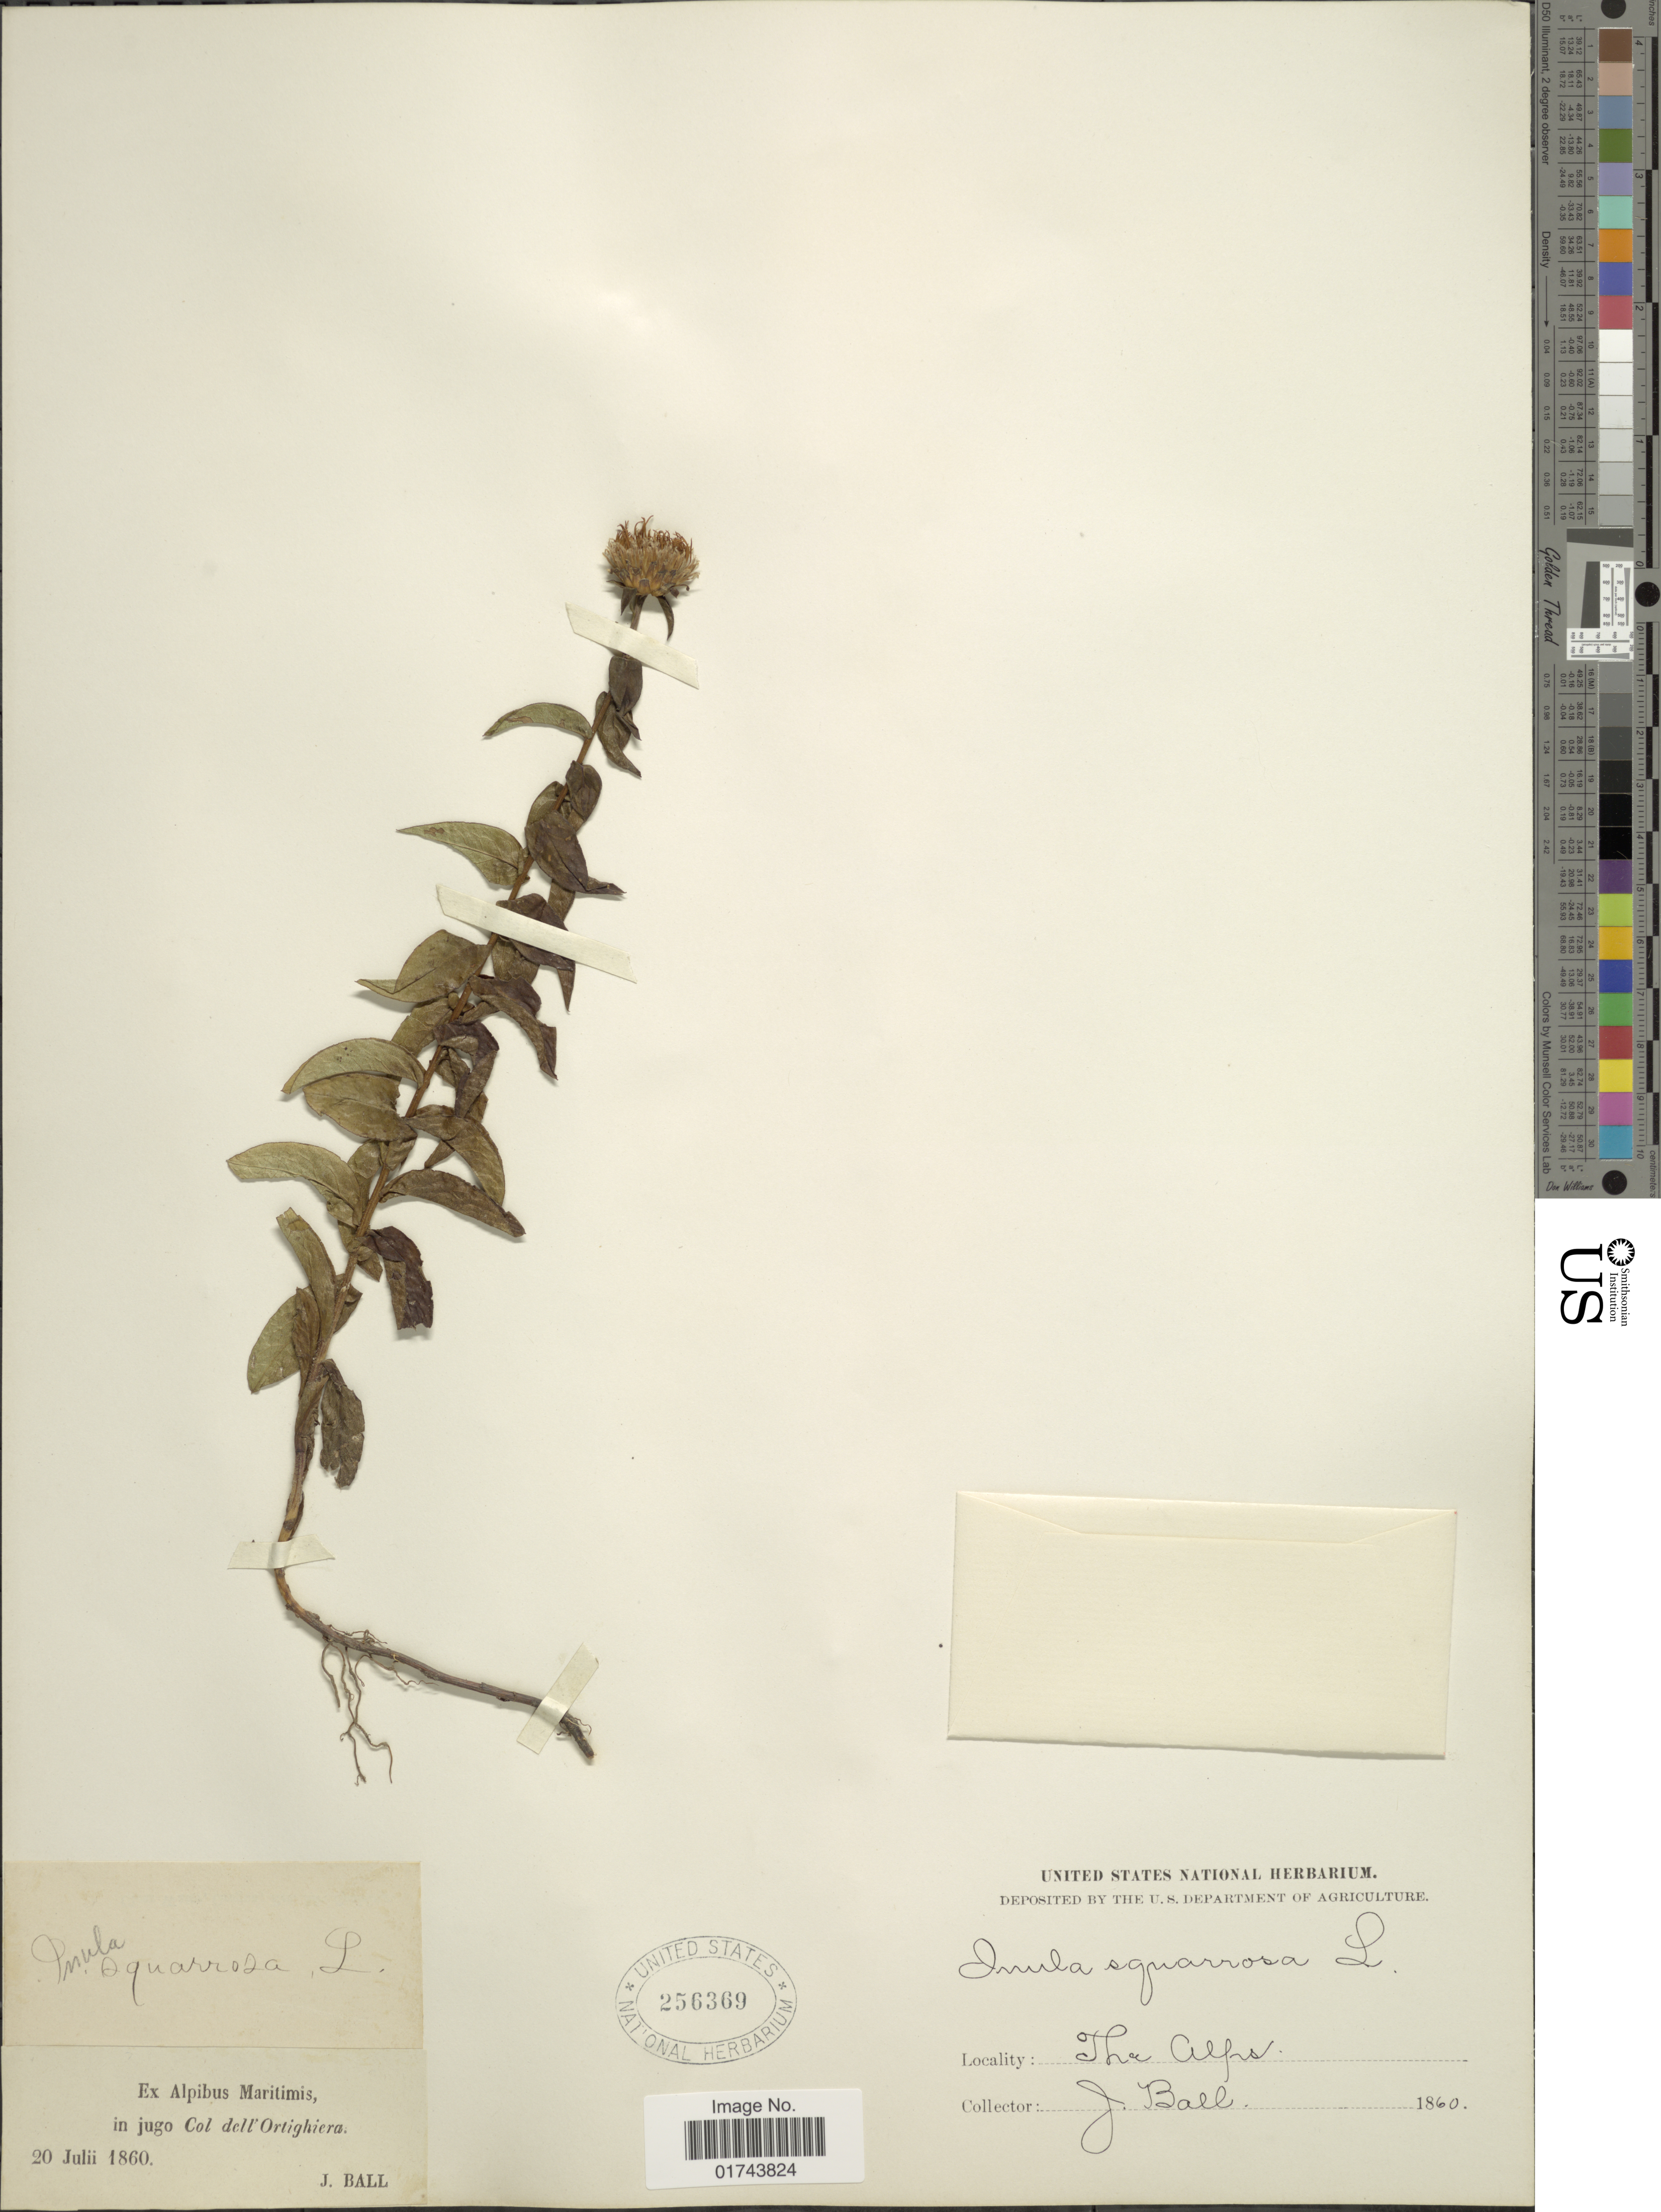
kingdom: Plantae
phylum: Tracheophyta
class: Magnoliopsida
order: Asterales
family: Asteraceae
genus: Inula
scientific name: Inula squarrosa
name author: L.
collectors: J. Ball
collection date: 1860-07-20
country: France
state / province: Provence-Alpes-Côte d'Azur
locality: The Alpa, in jugo Col dell'Ortighiera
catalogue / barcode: US 256369